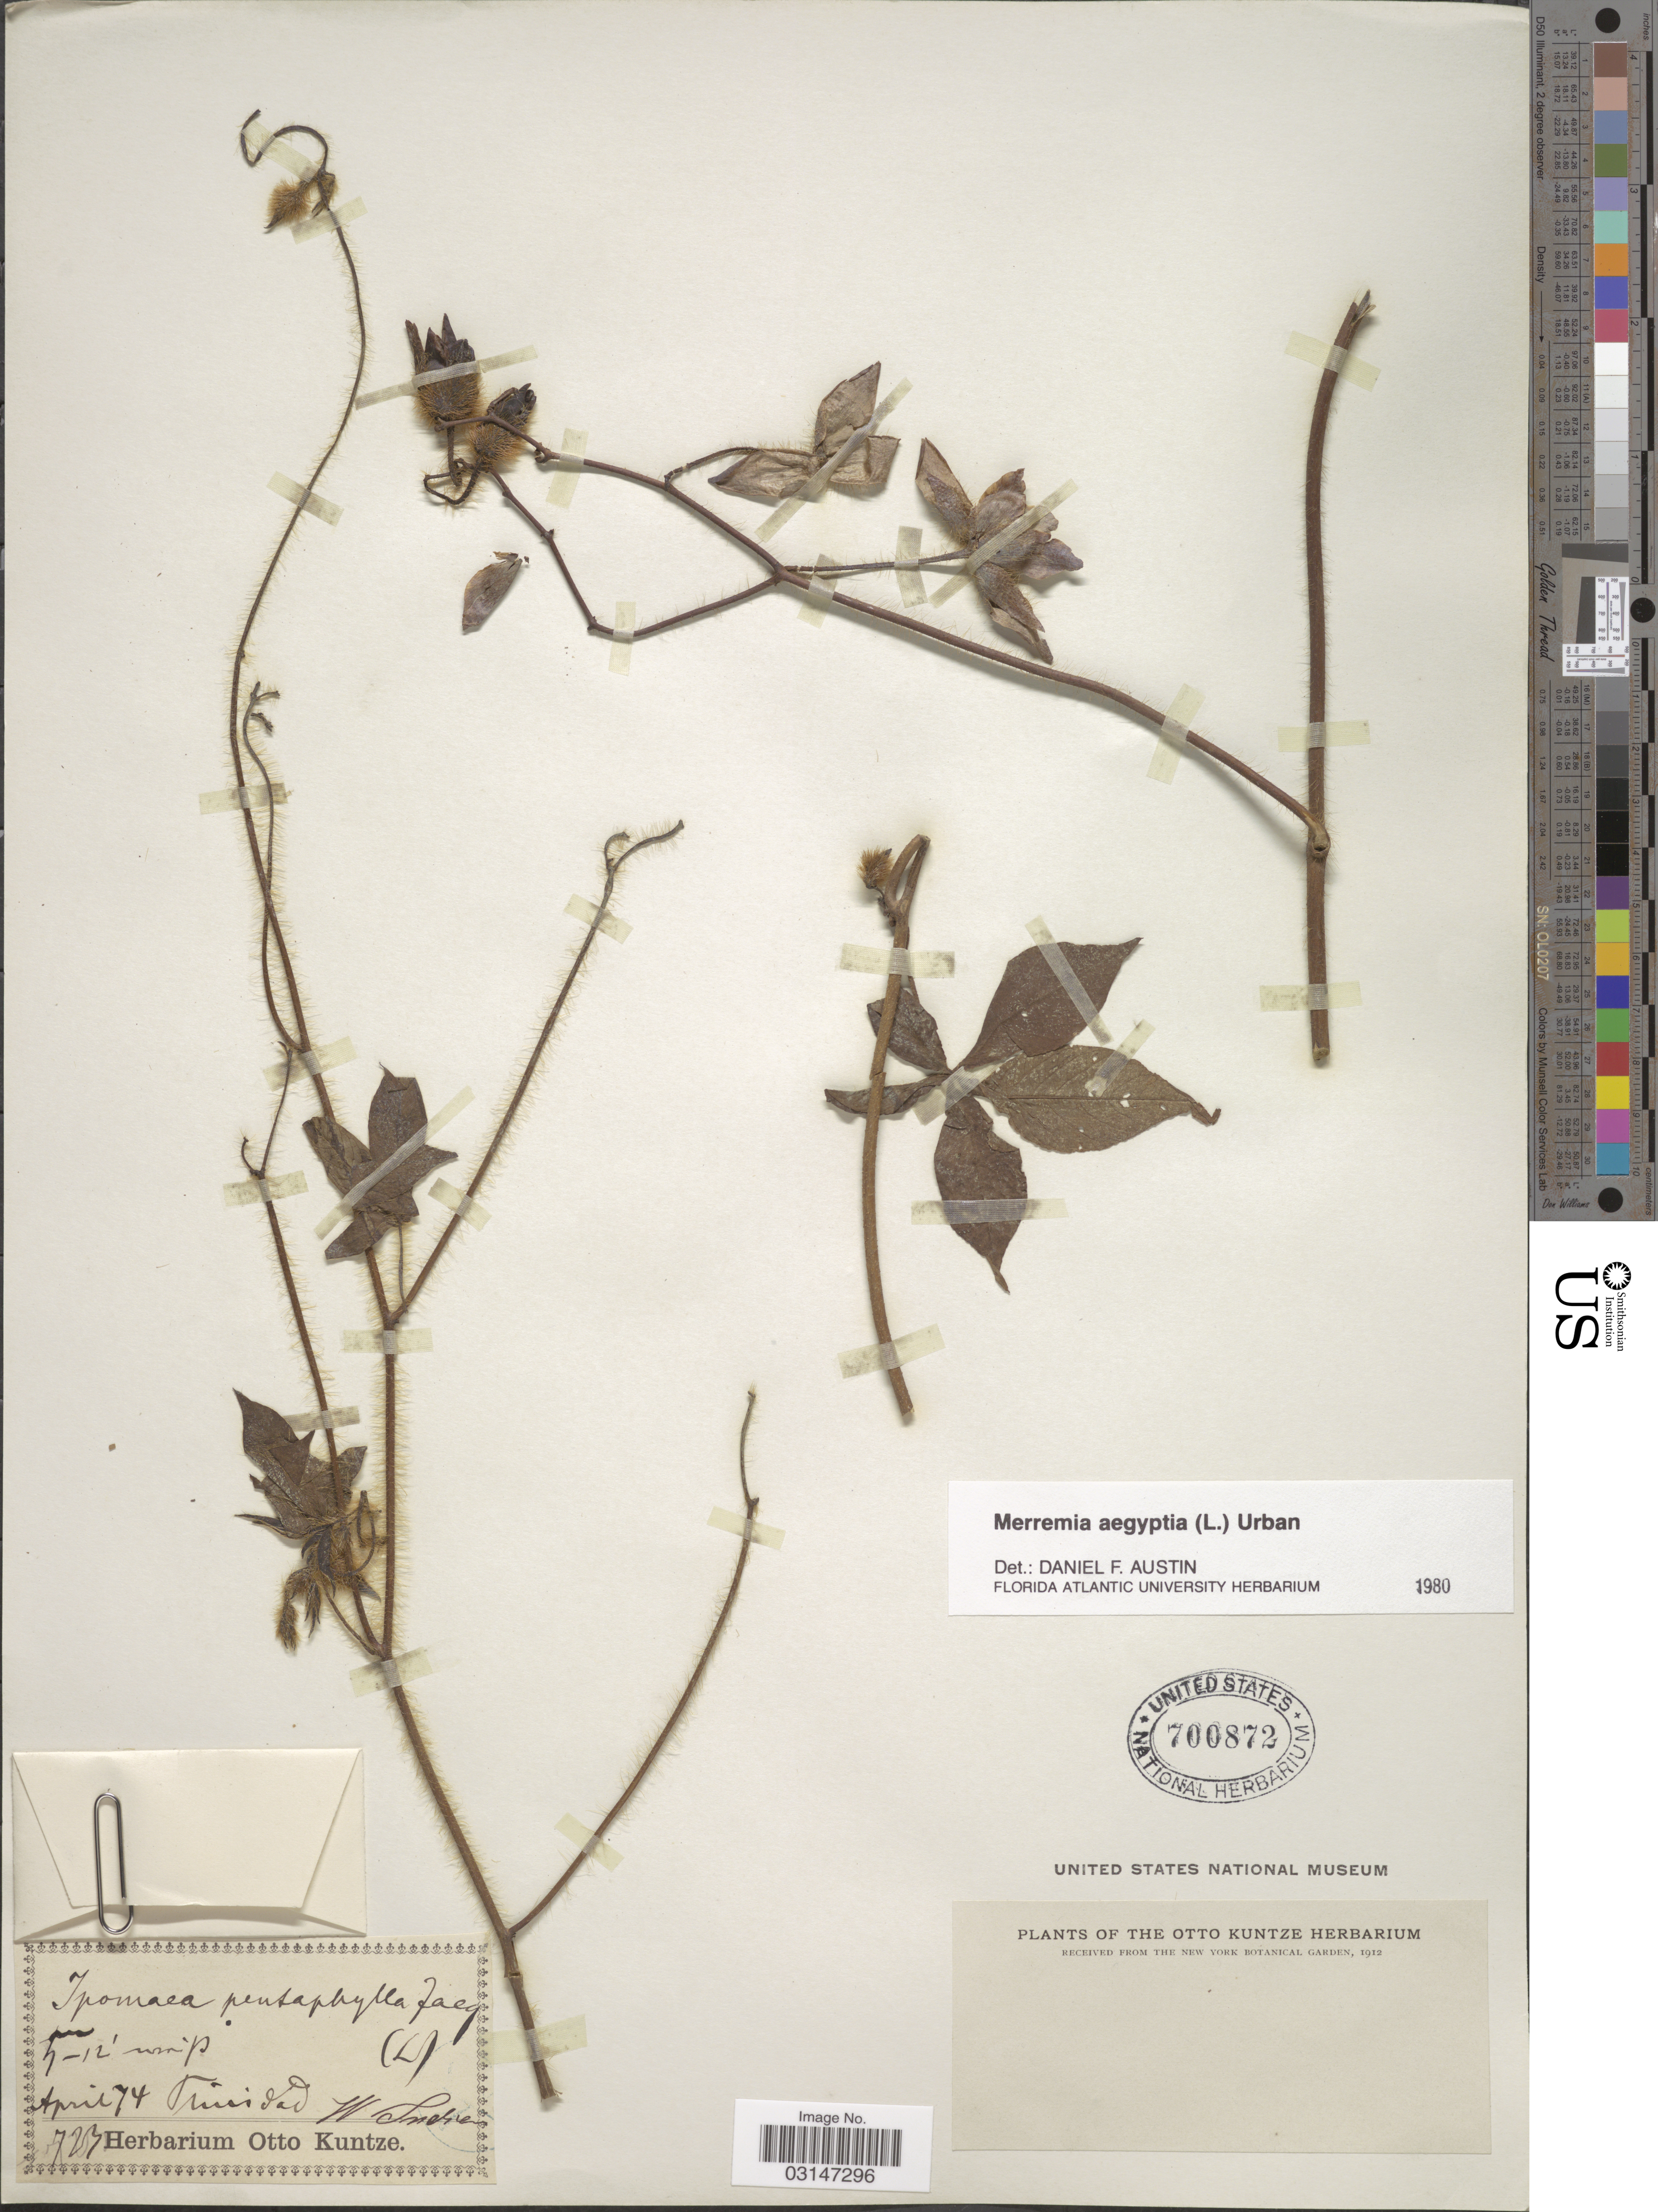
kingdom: Plantae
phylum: Tracheophyta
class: Magnoliopsida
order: Solanales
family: Convolvulaceae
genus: Distimake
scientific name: Distimake aegyptius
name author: (L.) A. R. Simões & Staples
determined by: Strong, Mark T., (BOT), Smithsonian Institution - National Museum of Natural History (UNITED STATES)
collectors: W. Purdie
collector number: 723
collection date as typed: Transcribed d/m/y: /4/74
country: Trinidad and Tobago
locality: Trinidad.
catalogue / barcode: US 700872